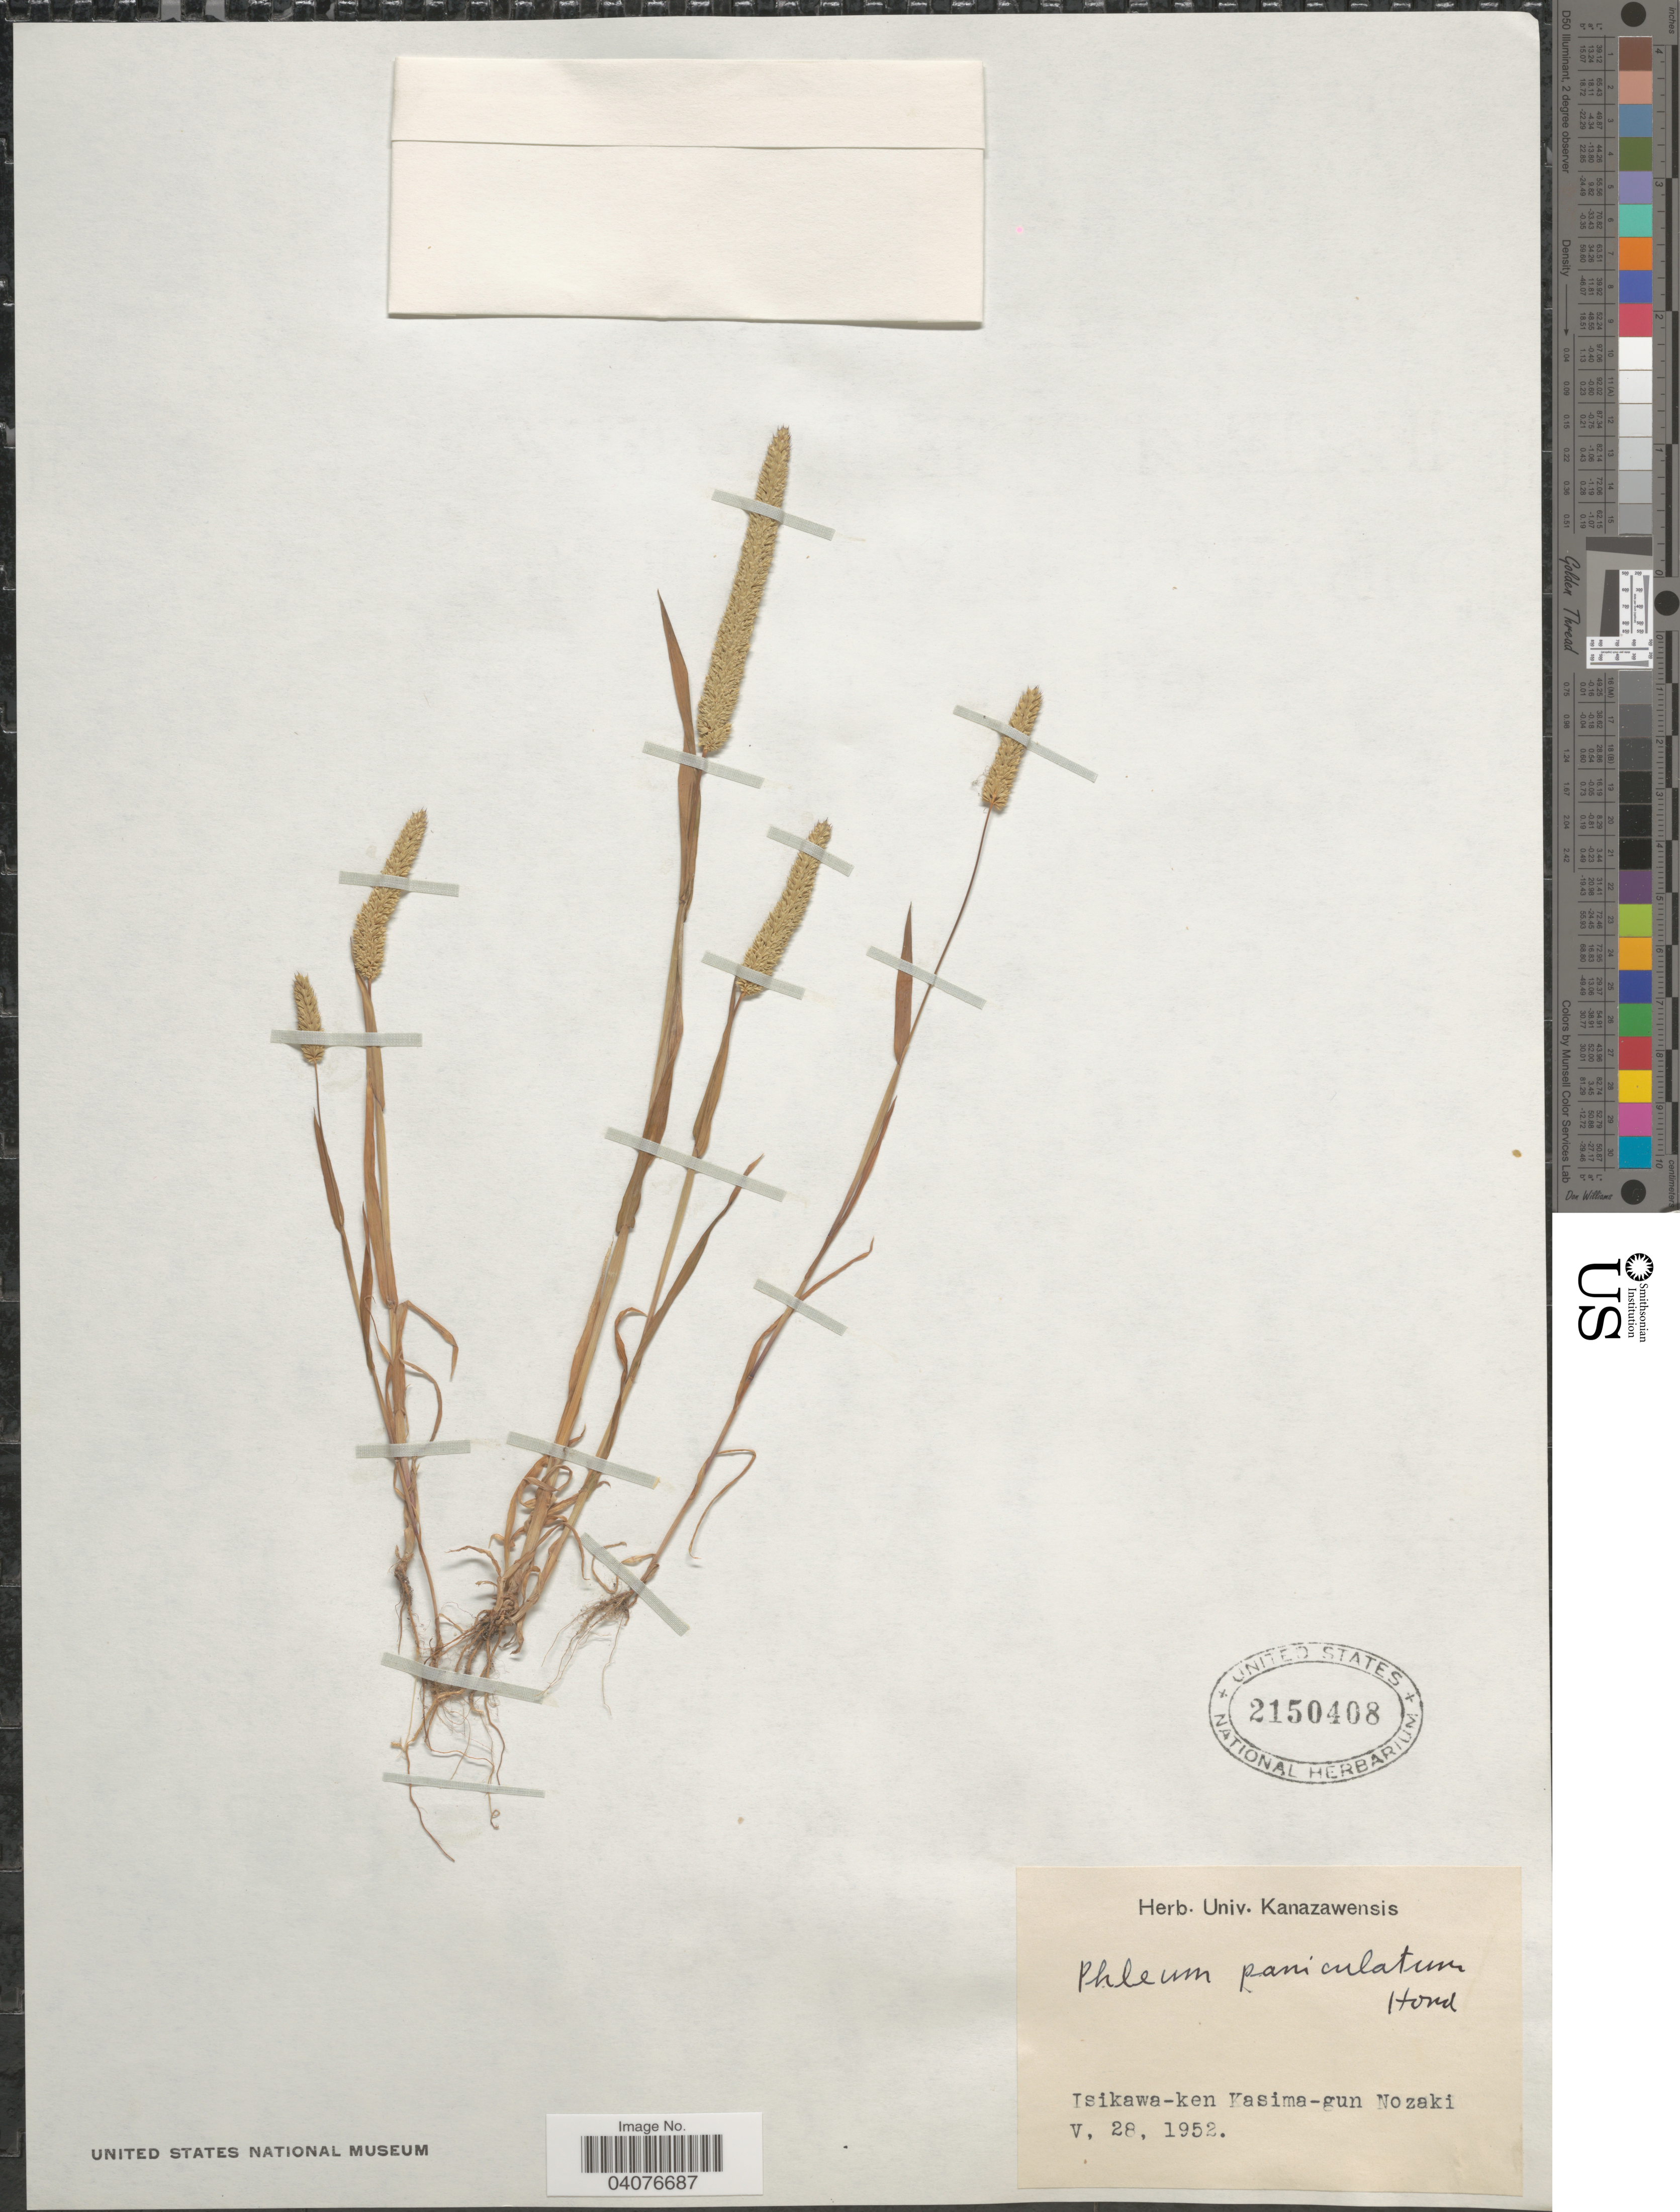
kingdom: Plantae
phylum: Tracheophyta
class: Liliopsida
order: Poales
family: Poaceae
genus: Phleum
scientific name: Phleum paniculatum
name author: Huds.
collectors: H. Nozaki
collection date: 1952-05-28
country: Japan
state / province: Isikawa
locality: Isikawa-ken Kasima-gun.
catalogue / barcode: US 2150408